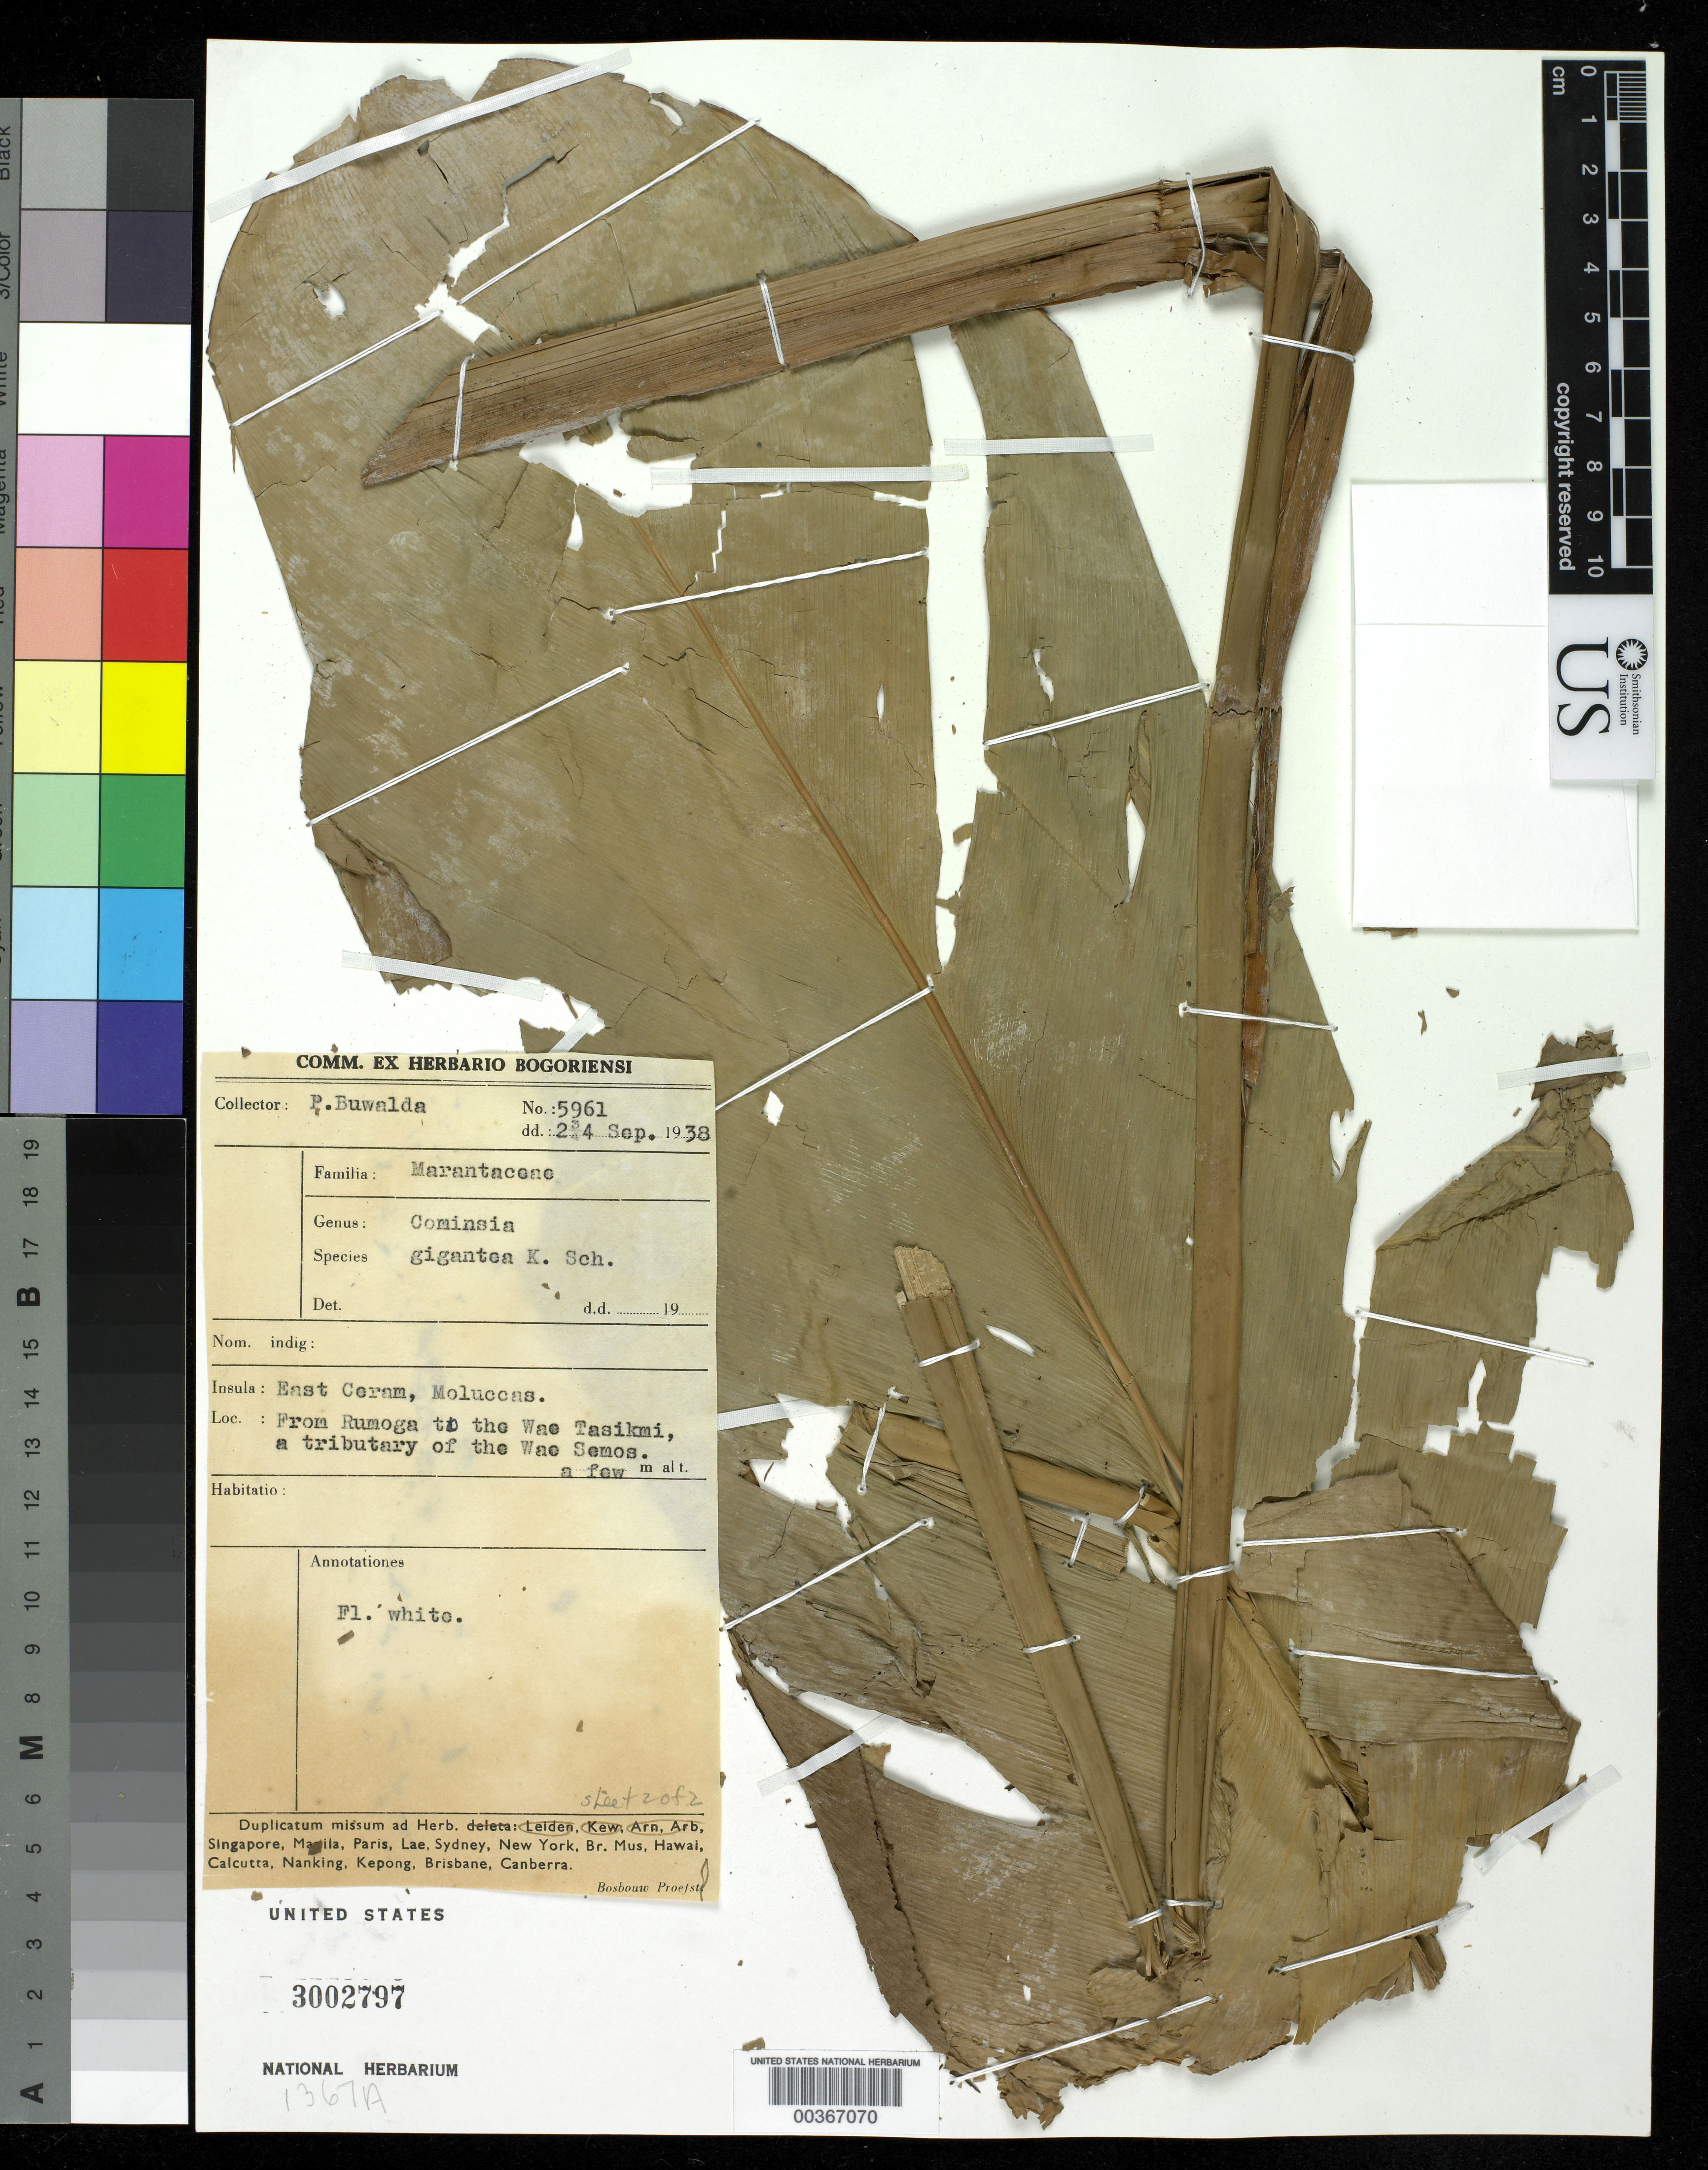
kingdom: Plantae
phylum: Tracheophyta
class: Liliopsida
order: Zingiberales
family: Marantaceae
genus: Phrynium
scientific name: Phrynium giganteum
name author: Scheff.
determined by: Strong, M. T., (US), Smithsonian Institution - National Museum of Natural History (UNITED STATES)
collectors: P. Buwalda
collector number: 5961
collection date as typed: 24 Sep 1938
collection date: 1938-09-24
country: Indonesia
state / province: Maluku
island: Ceram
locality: East Ceram, from Rumoga to Wae Tasikmi, a tributary of Wae Semos, a few m alt.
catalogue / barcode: US 3002797